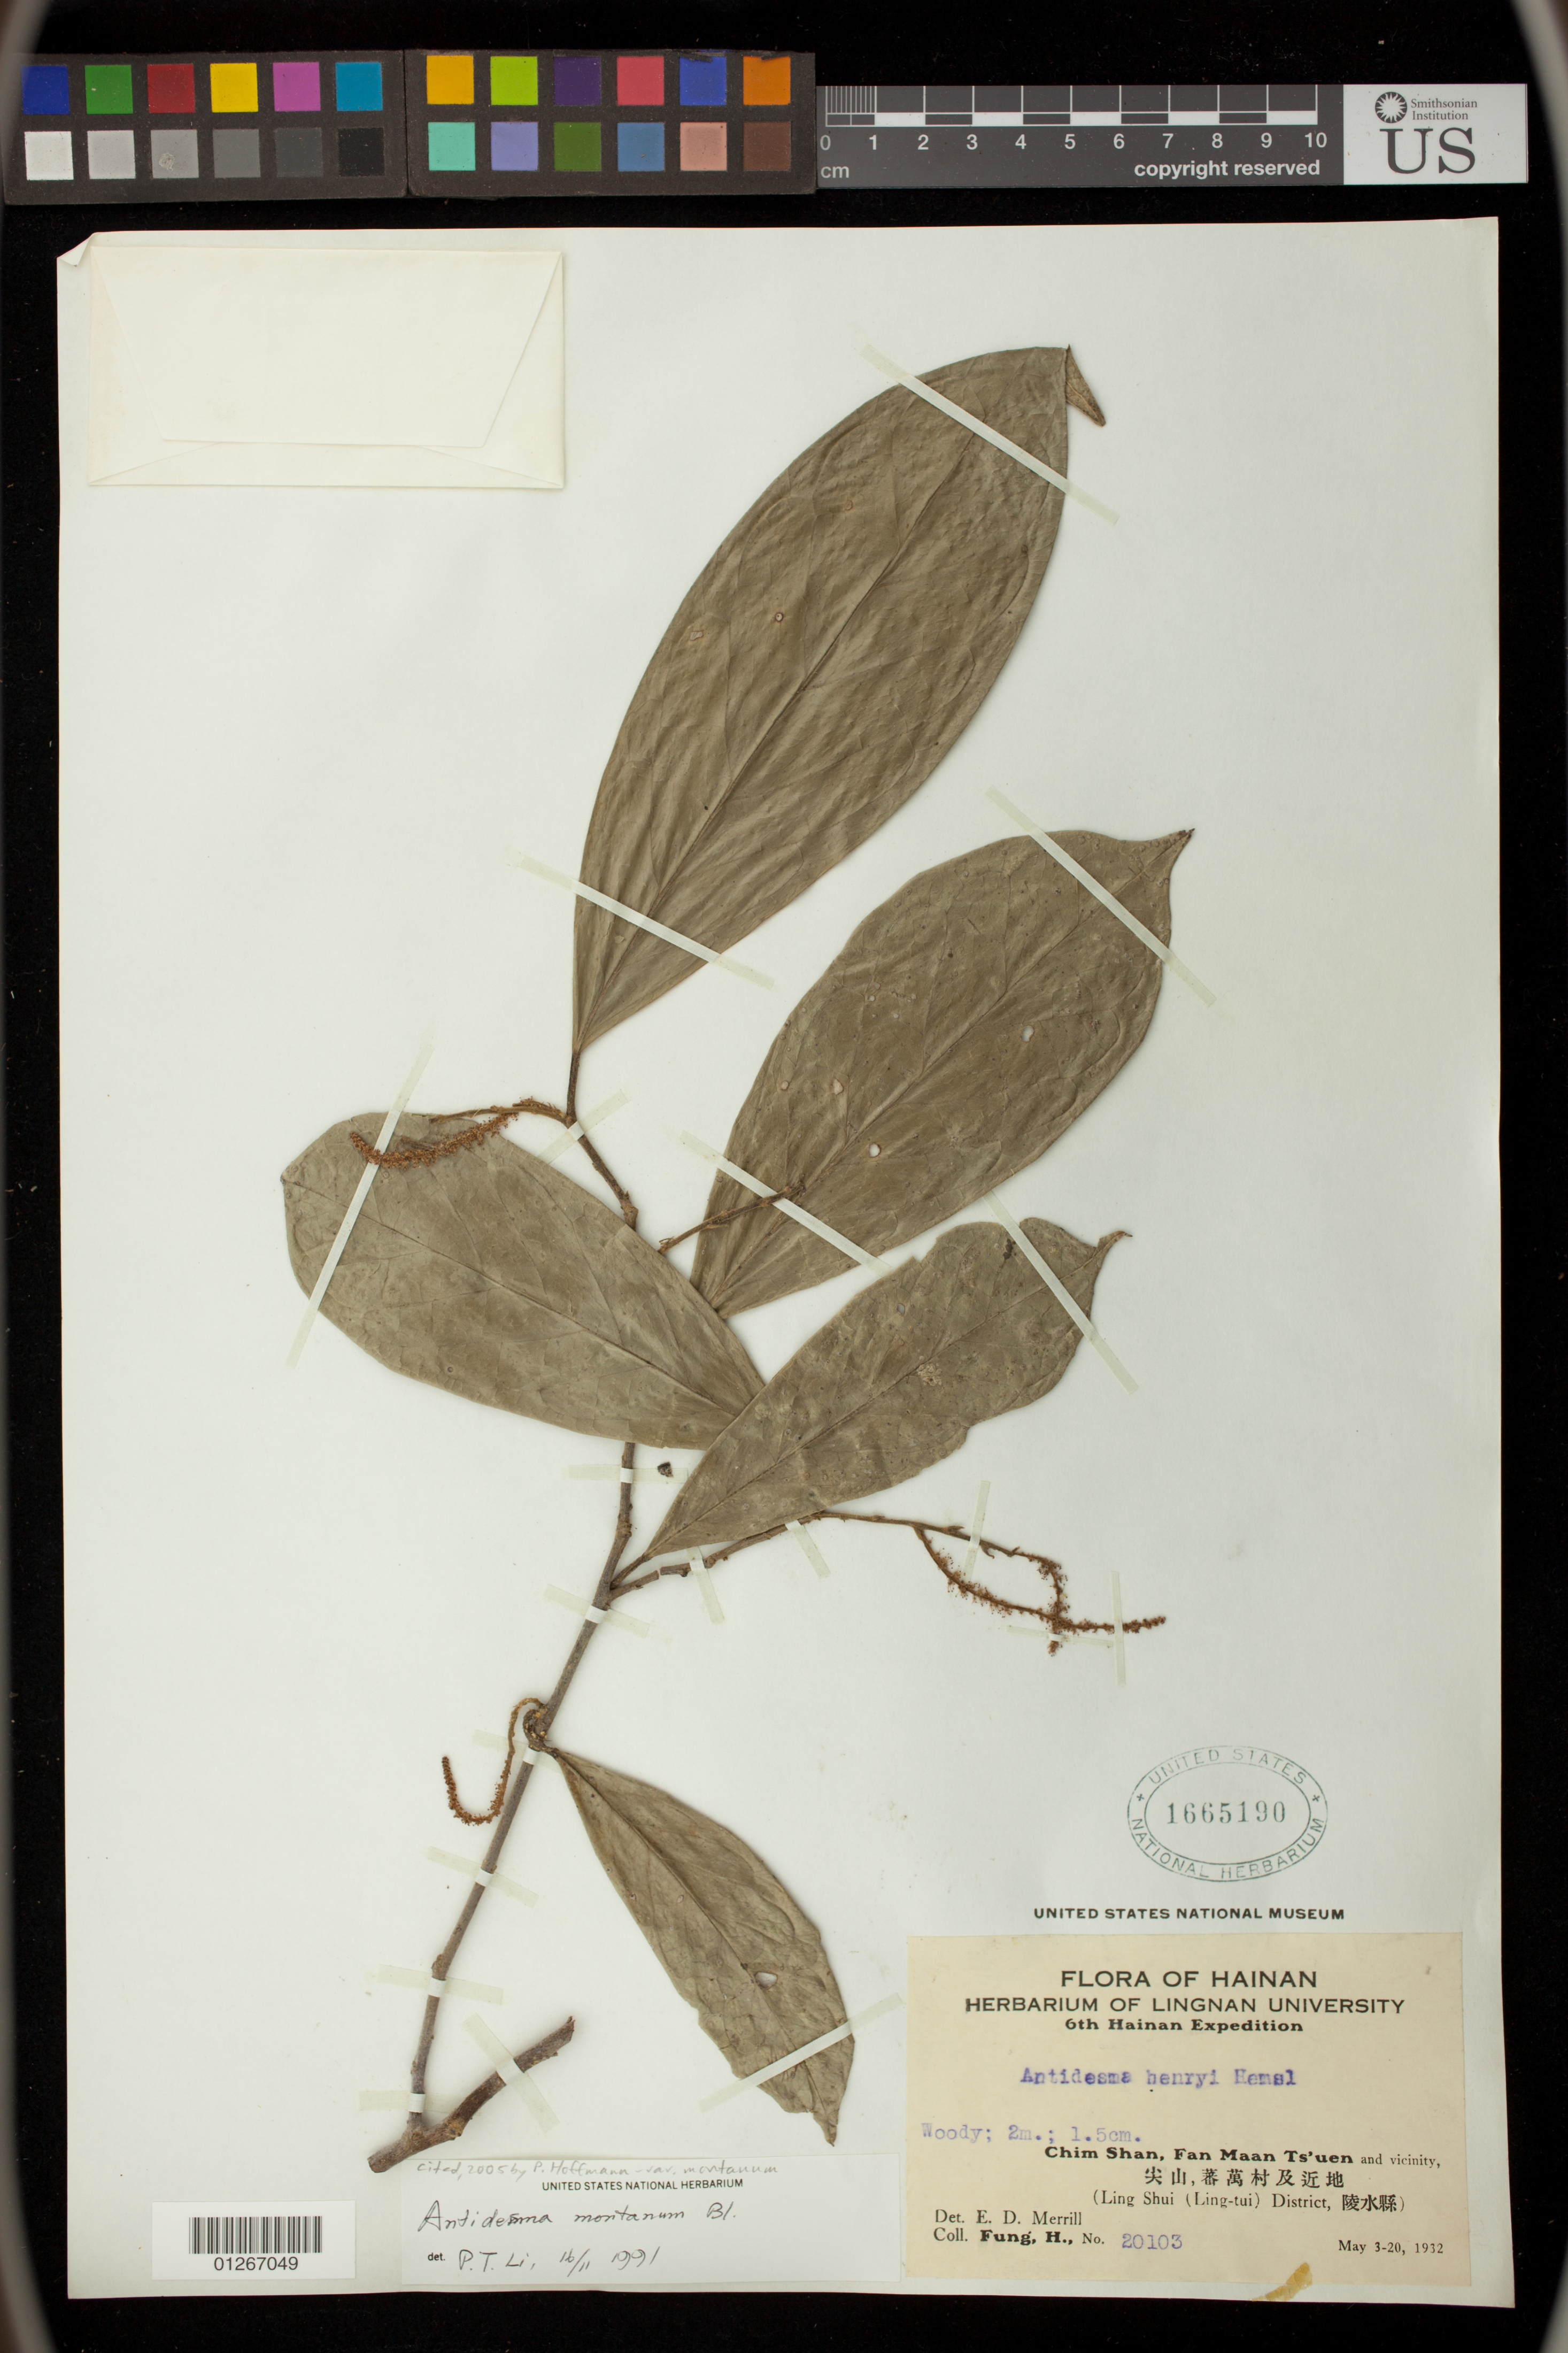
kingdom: Plantae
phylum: Tracheophyta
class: Magnoliopsida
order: Malpighiales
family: Phyllanthaceae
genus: Antidesma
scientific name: Antidesma montanum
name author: Blume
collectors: H. Fung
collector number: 20103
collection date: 1932-05-03/1932-05-20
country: China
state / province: Hainan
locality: Chim Shan, Fan Maan Ts'uen and vicinity, Ling Shui District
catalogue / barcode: US 1665190